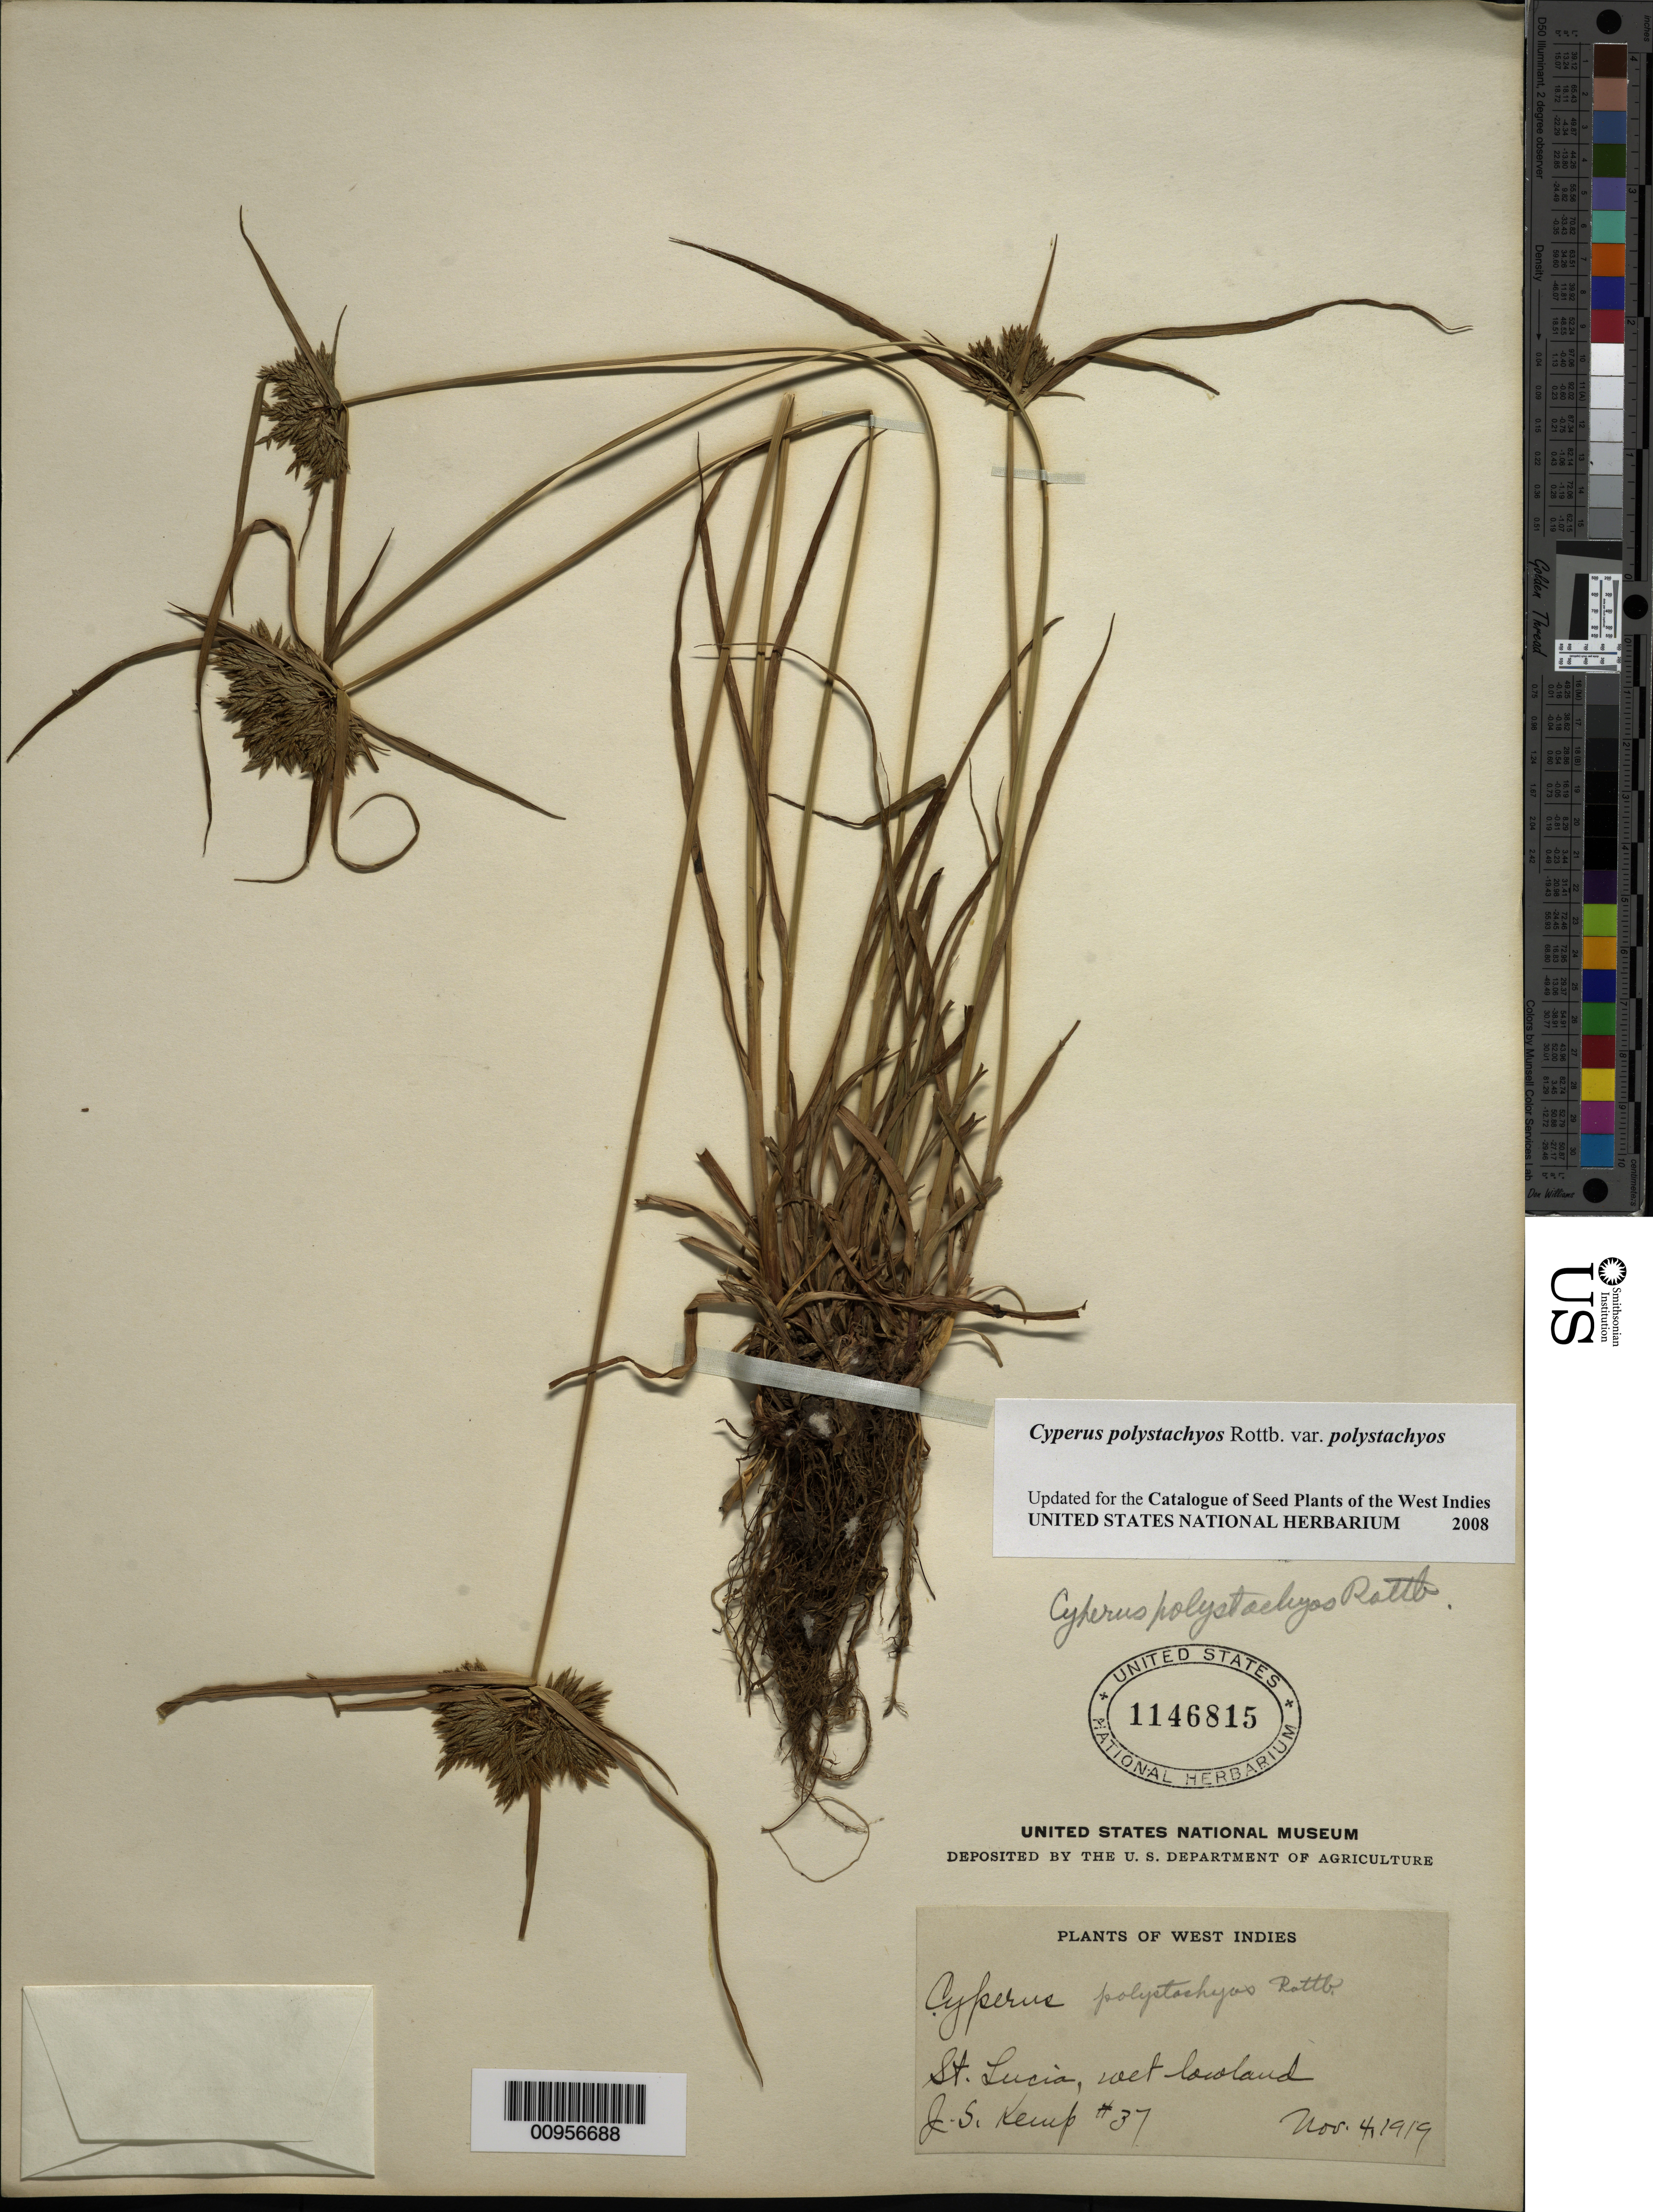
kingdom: Plantae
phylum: Tracheophyta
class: Liliopsida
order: Poales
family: Cyperaceae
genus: Cyperus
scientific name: Cyperus polystachyos var. polystachyos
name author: Rottb.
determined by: Strong, M. T., (US), Smithsonian Institution - National Museum of Natural History (UNITED STATES)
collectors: J. Kemp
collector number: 37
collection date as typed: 04 Nov 1919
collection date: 1919-11-04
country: St. Lucia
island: St. Lucia I.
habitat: Wet lowland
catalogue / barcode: US 1146815